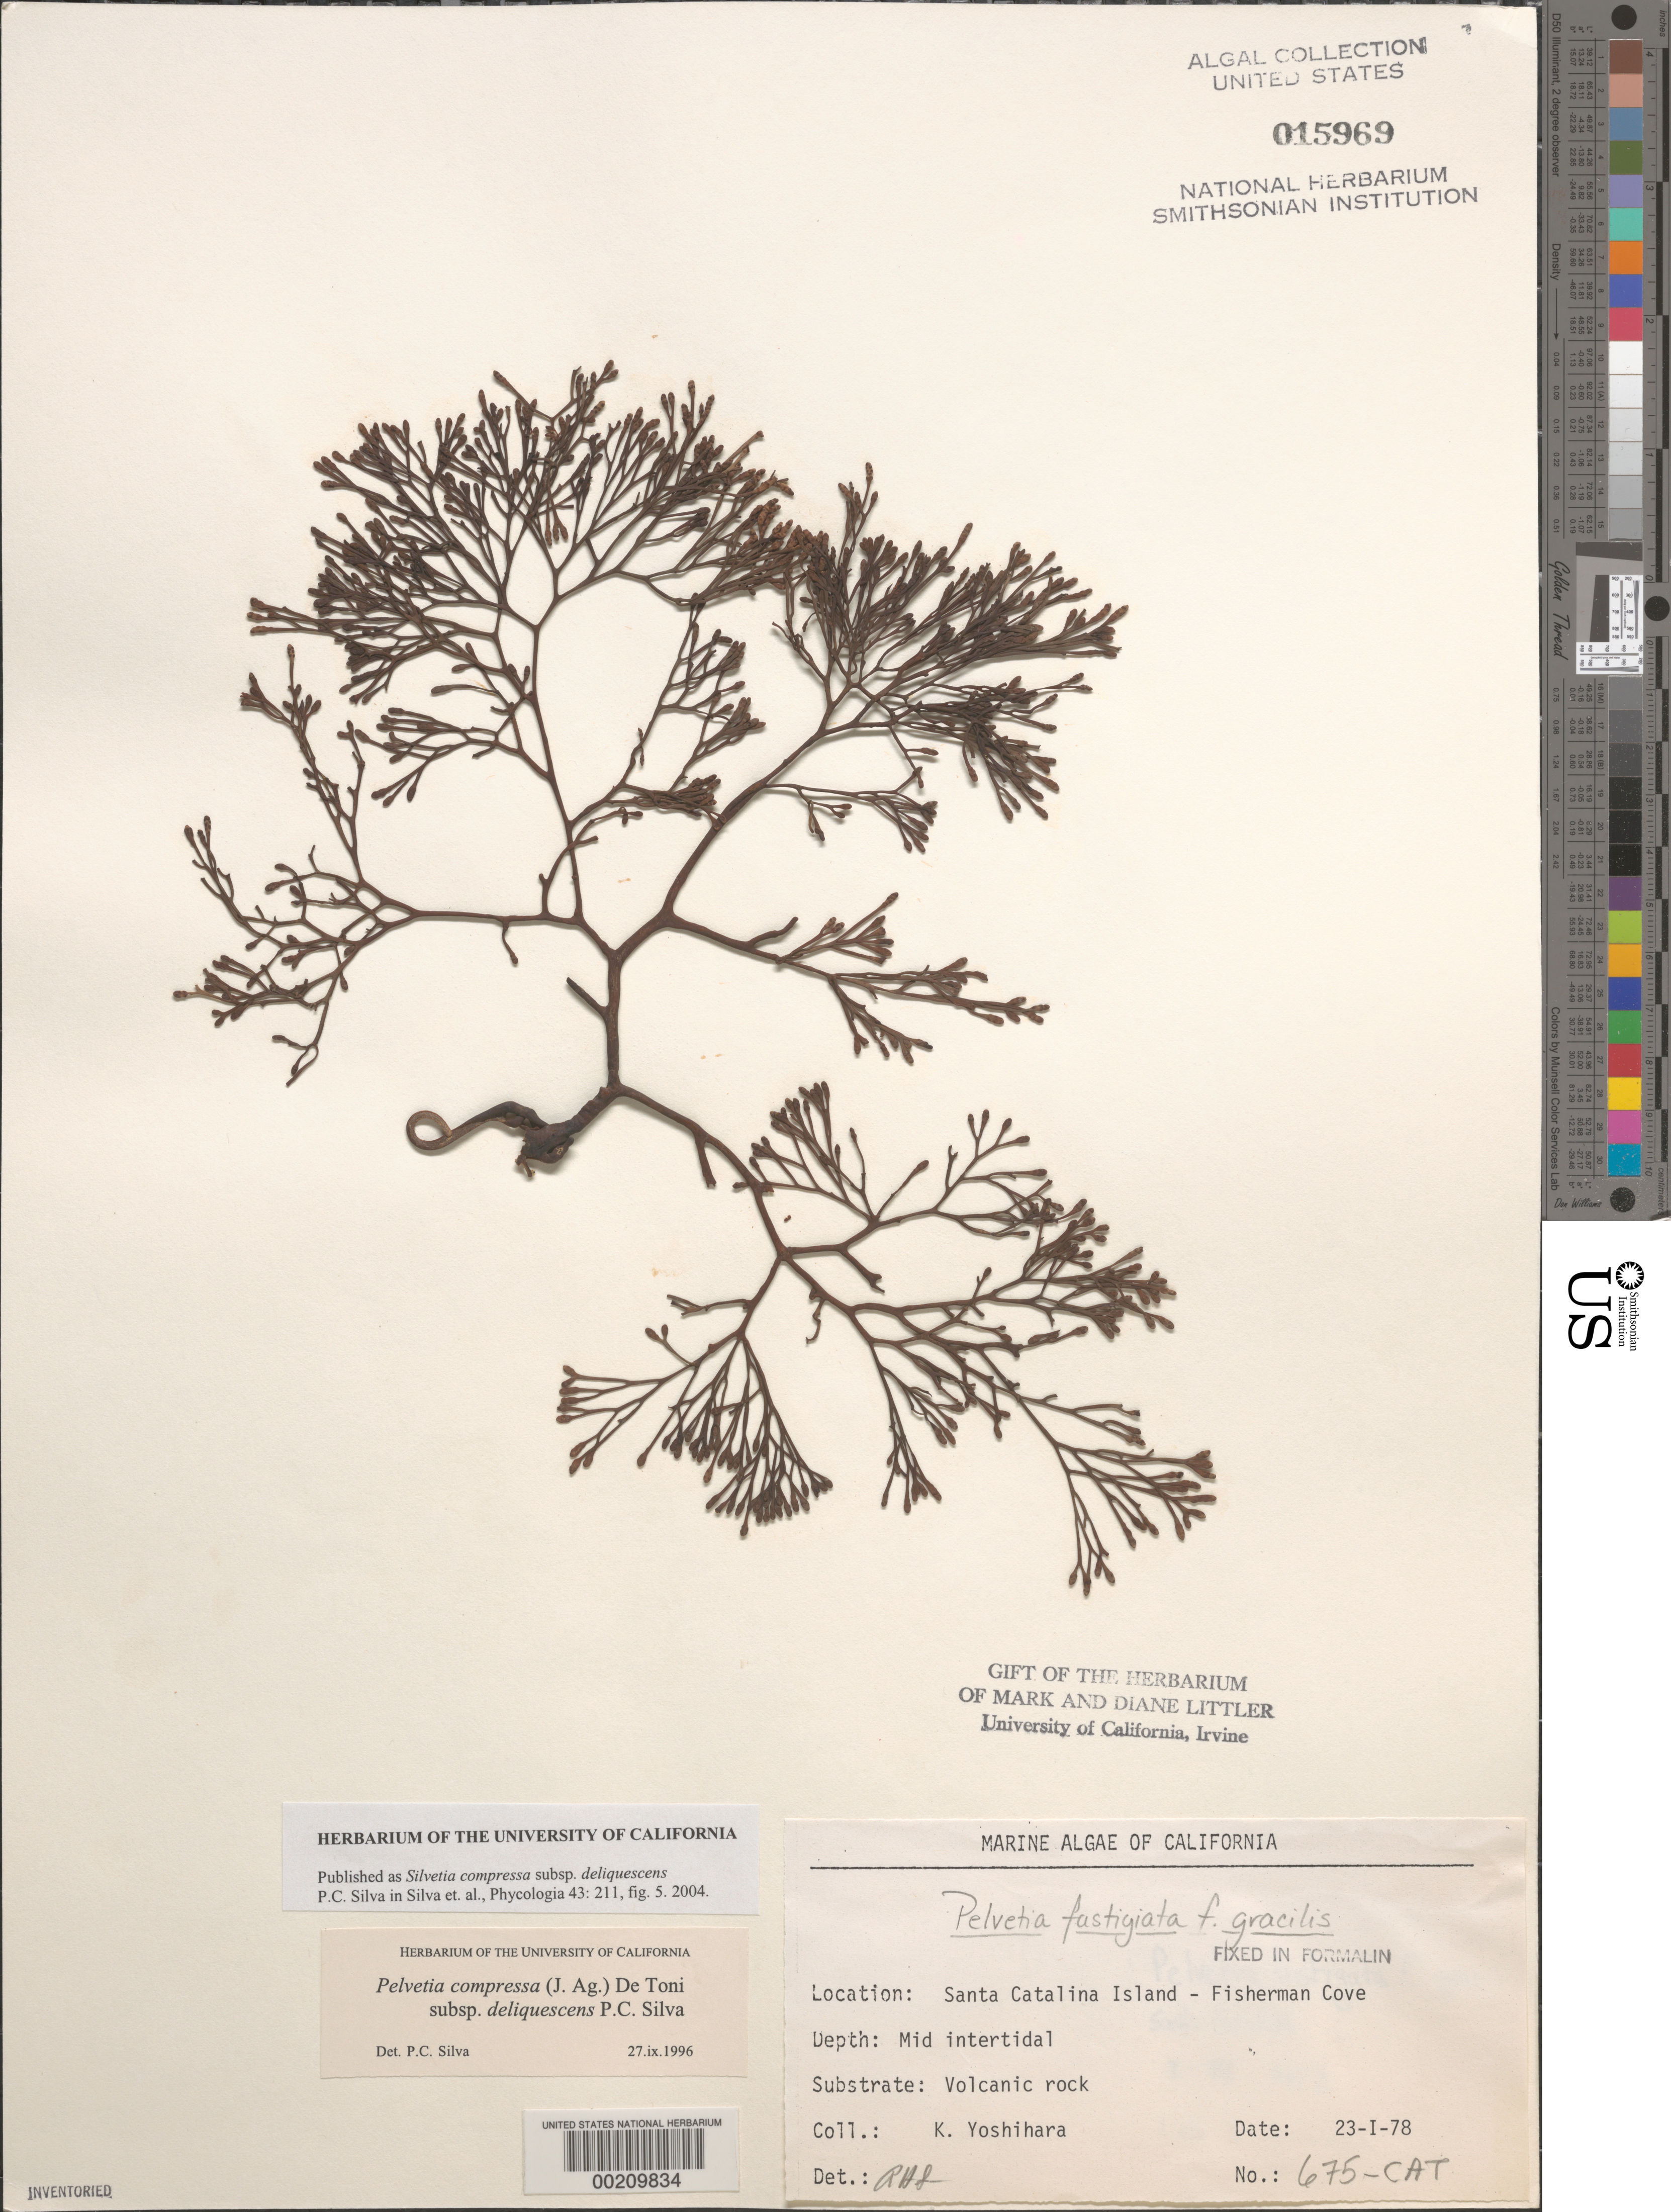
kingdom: Chromista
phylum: Ochrophyta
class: Phaeophyceae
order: Fucales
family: Fucaceae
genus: Silvetia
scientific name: Silvetia compressa subsp. deliquescens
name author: P.C. Silva in P.C. Silva et al.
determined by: Silva, P. C.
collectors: K. Yoshihara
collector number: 675-CAT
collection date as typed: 23 Jan 1978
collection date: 1978-01-23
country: United States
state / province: California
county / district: Los Angeles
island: Santa Catalina Island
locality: Fishermen Cove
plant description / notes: BLM-SOCALBIGHT Rocky Intertidal Survey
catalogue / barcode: US 15969